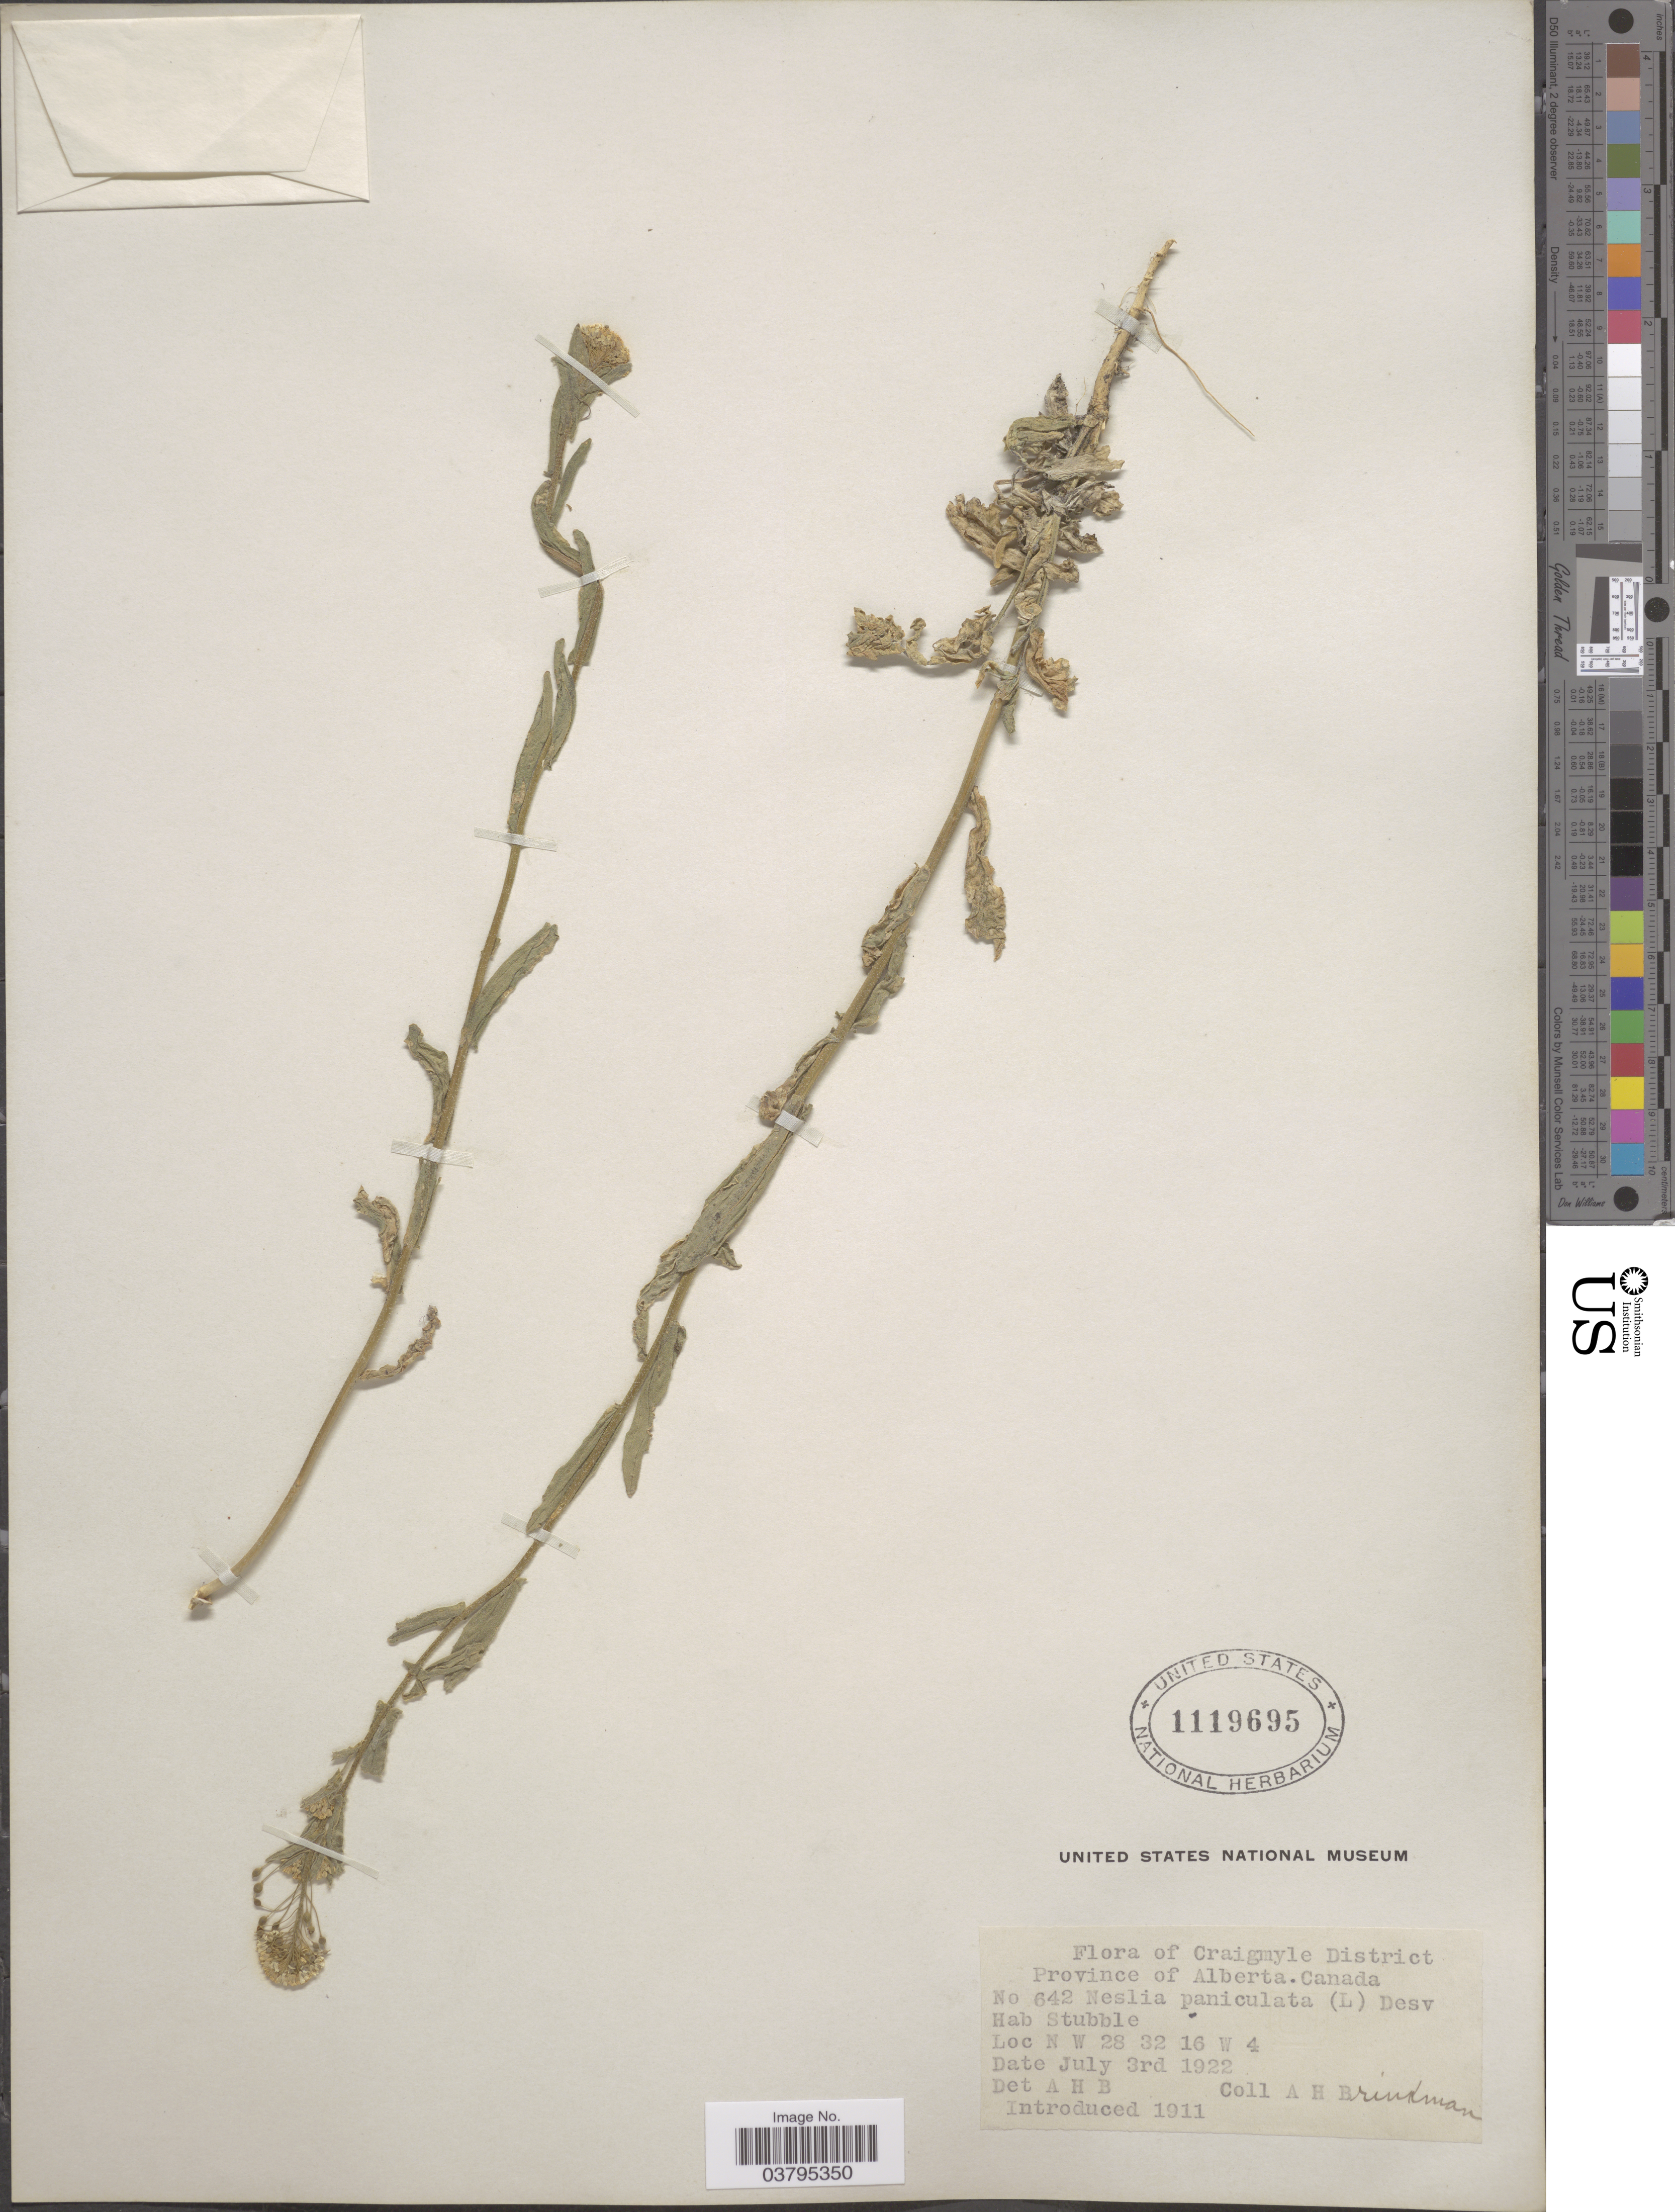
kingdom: Plantae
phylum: Tracheophyta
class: Magnoliopsida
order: Brassicales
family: Brassicaceae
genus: Neslia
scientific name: Neslia paniculata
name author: (L.) Desv.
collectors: A. Brinkman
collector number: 642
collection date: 1922-07-03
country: Canada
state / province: Alberta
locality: Craigmyle District. N W 28 32 16 W 4.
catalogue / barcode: US 1119695